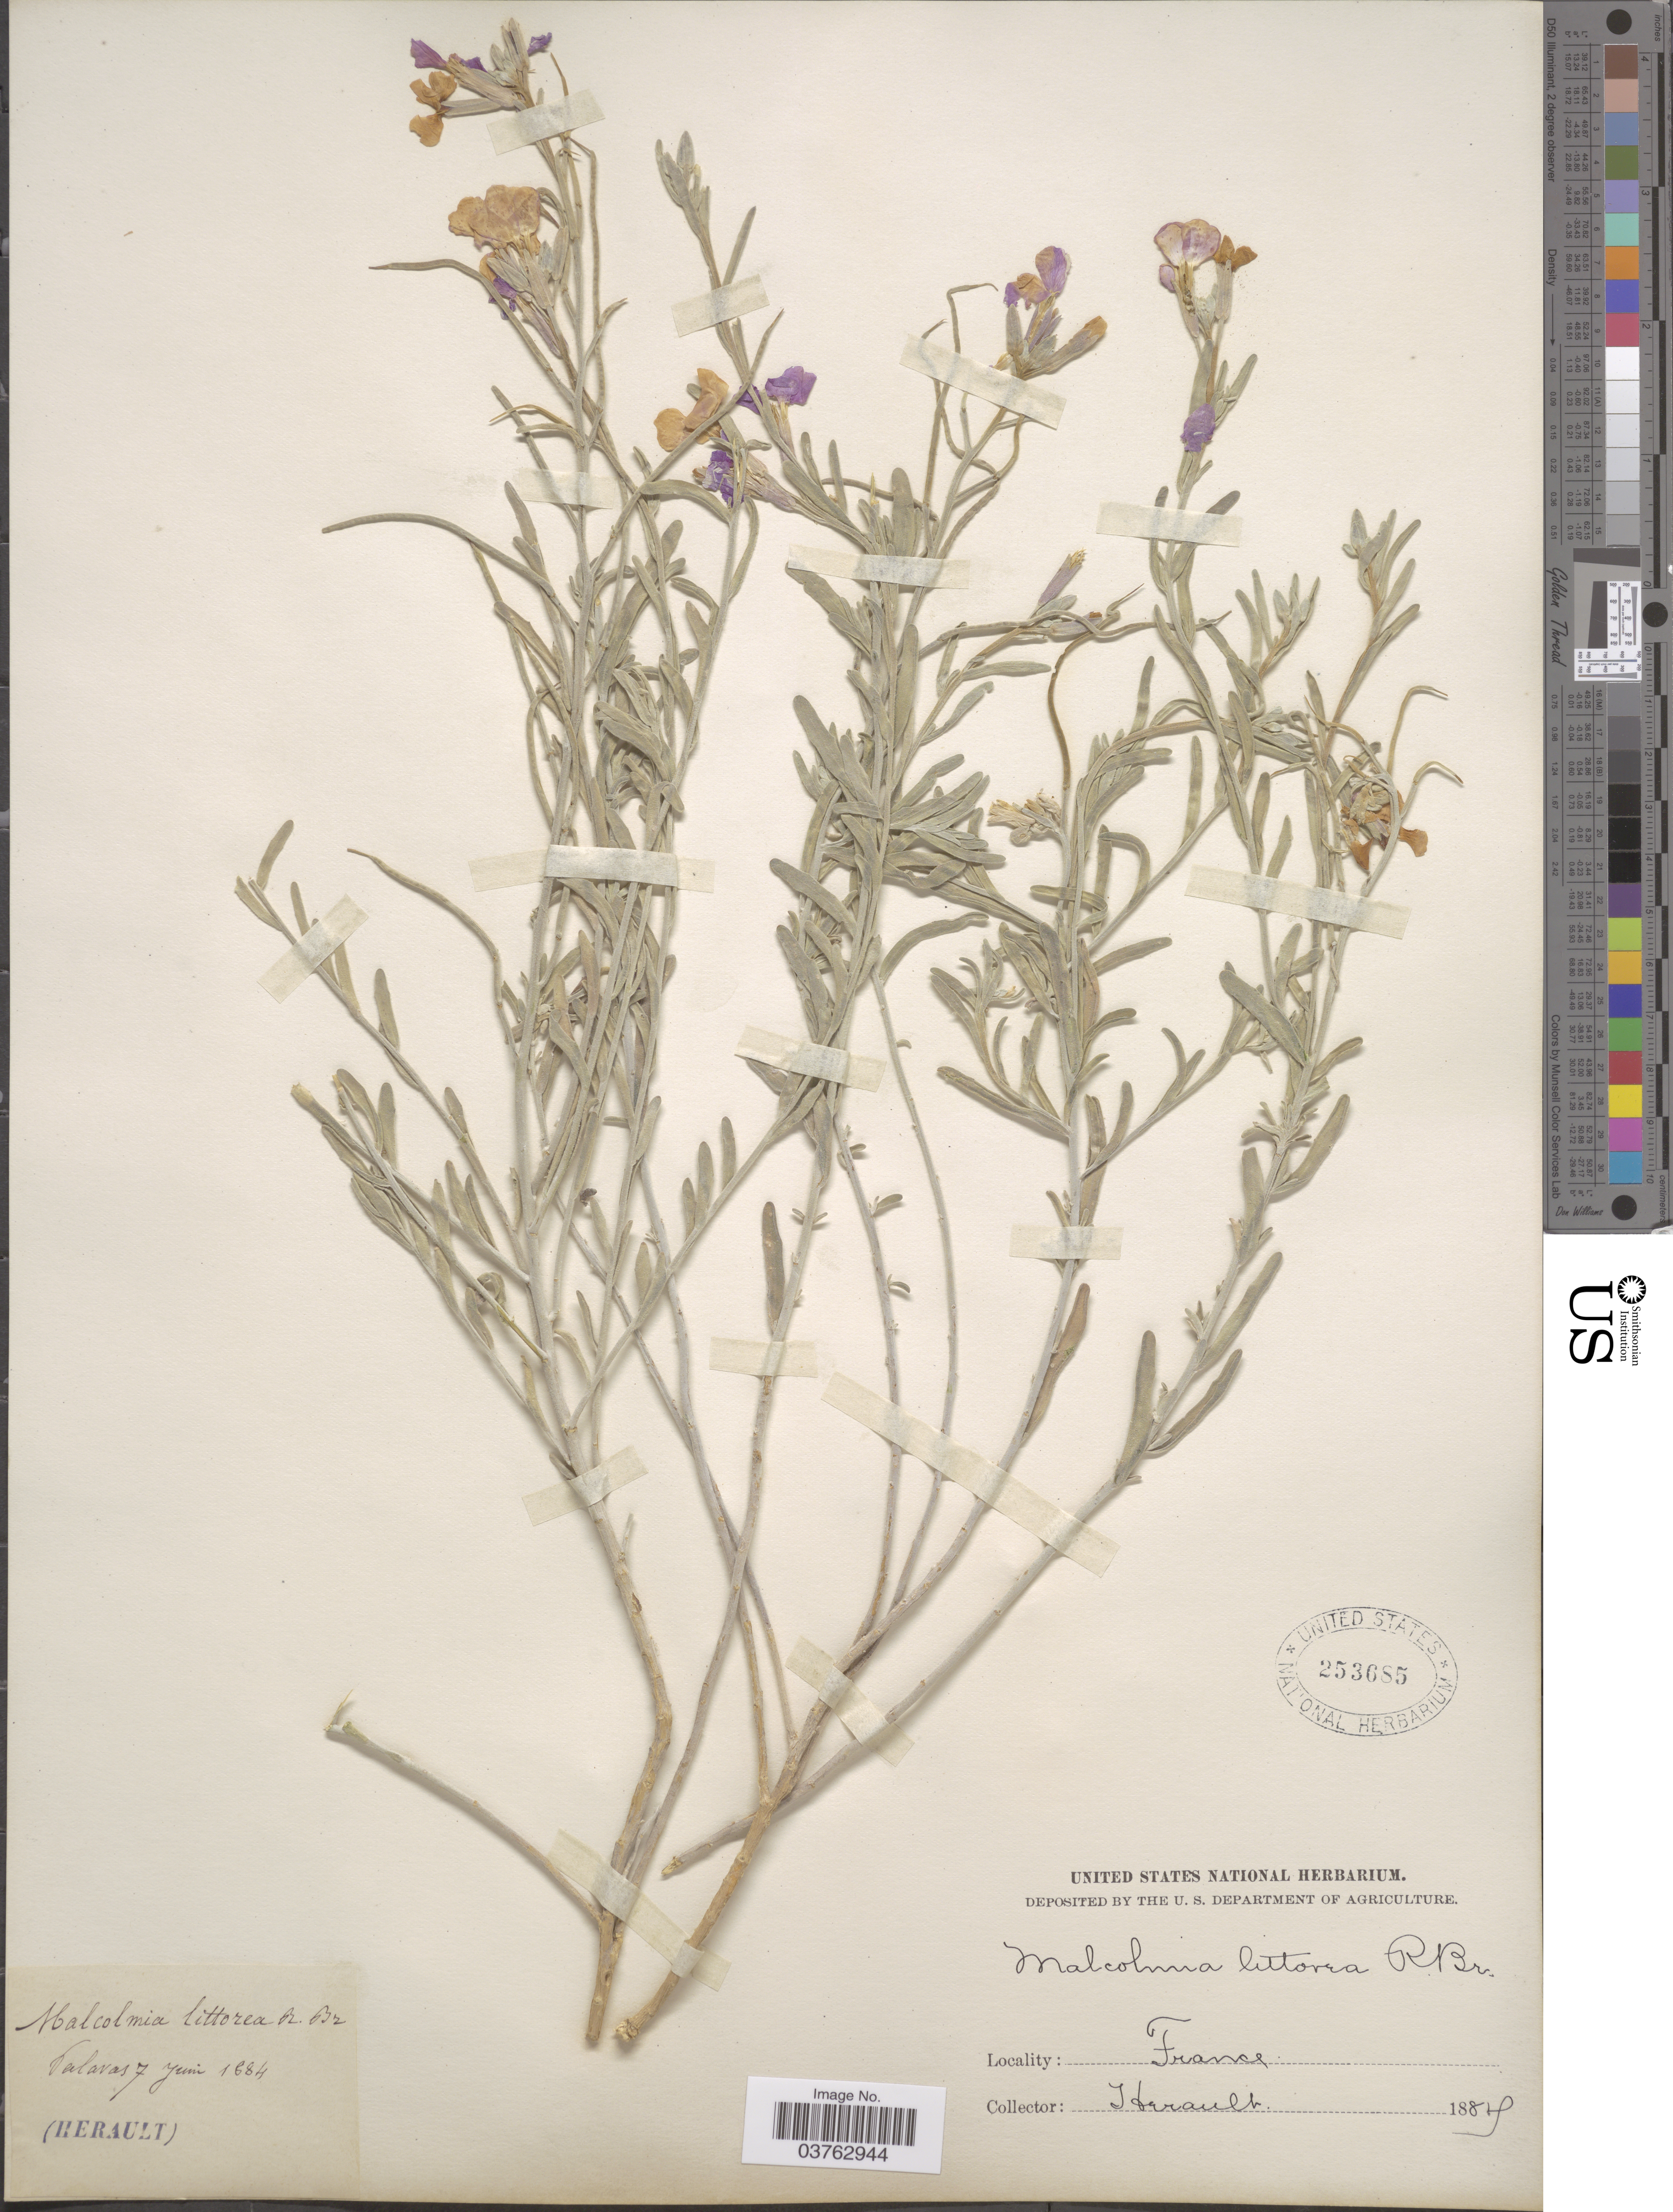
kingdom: Plantae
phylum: Tracheophyta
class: Magnoliopsida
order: Brassicales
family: Brassicaceae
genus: Malcolmia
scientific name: Malcolmia littorea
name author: (L.) W.T. Aiton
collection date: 1884-06-07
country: France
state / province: Occitanie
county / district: Hérault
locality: Palavas.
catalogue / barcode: US 253685